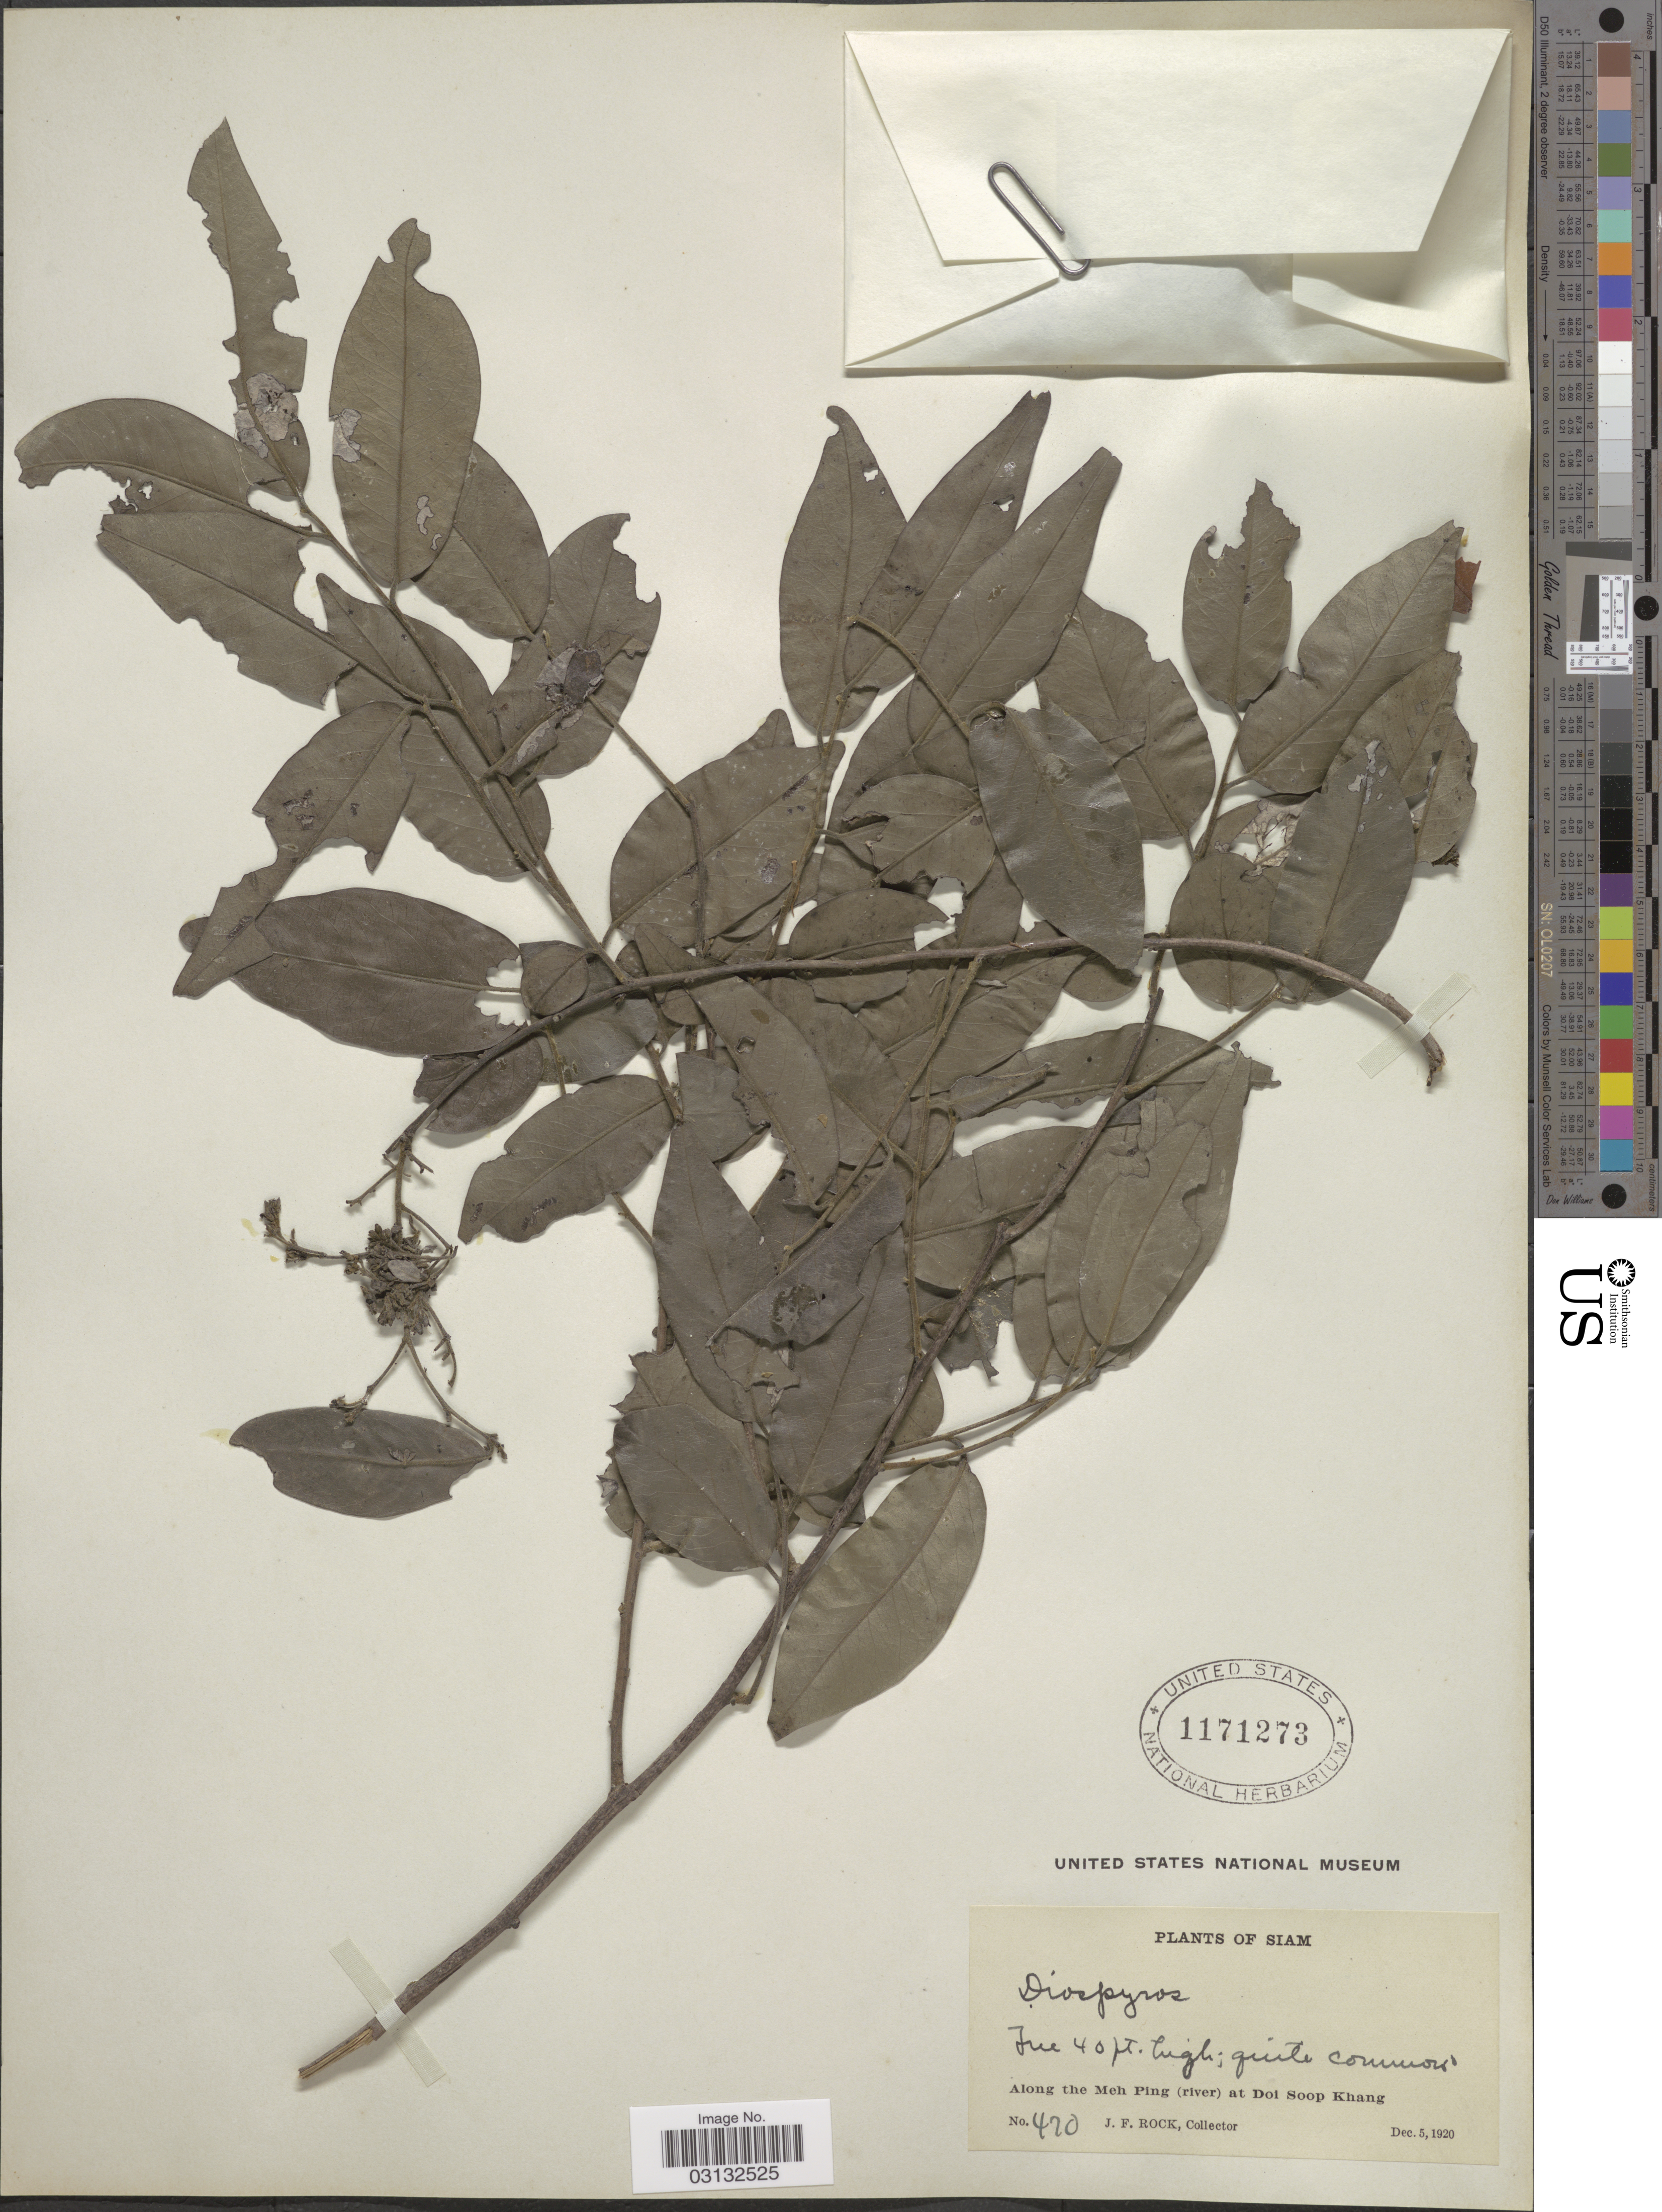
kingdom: Plantae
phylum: Tracheophyta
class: Magnoliopsida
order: Ericales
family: Ebenaceae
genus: Diospyros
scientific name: Diospyros sp.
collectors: J. Rock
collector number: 470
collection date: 1920-12-05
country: Thailand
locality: Siam. Along the Meh Ping (river) at Doi Soop Khang.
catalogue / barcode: US 1171273